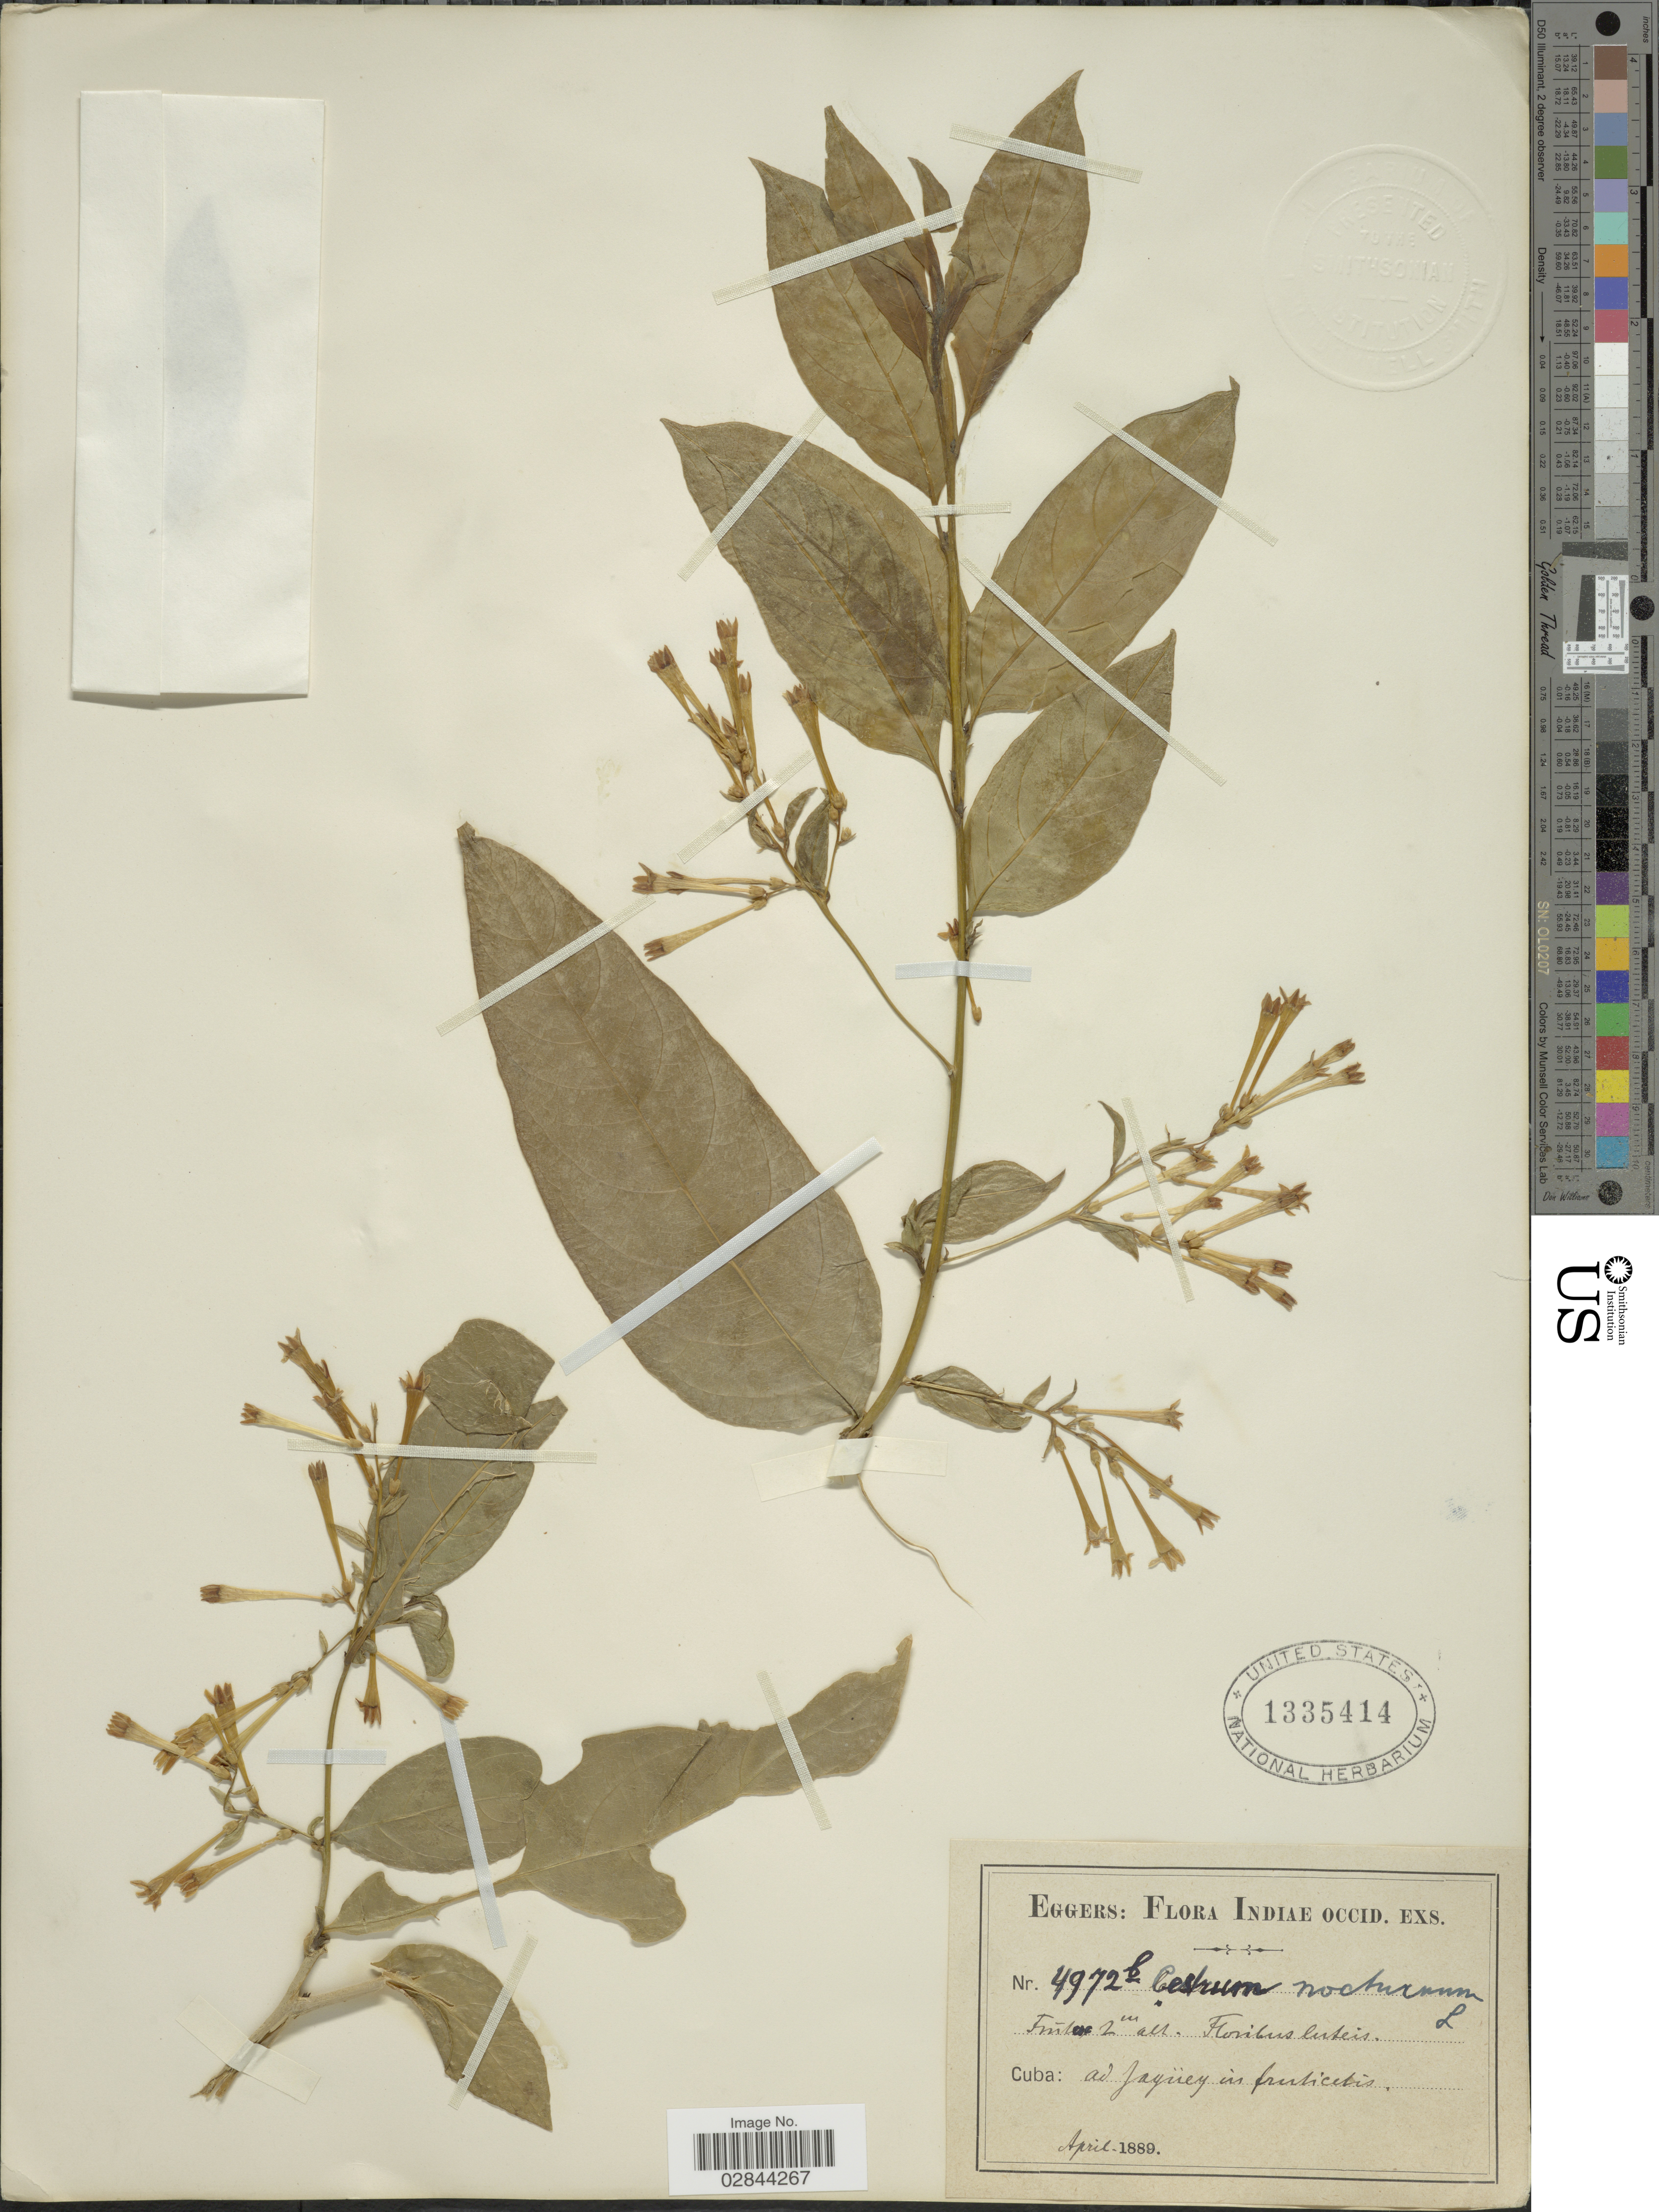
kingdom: Plantae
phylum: Tracheophyta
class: Magnoliopsida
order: Solanales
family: Solanaceae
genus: Cestrum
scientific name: Cestrum nocturnum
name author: L.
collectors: -. Eggers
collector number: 4972b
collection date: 1889-04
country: Cuba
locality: Indiae Occid. Ad Jagüey in fruticitis.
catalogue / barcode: US 1335414